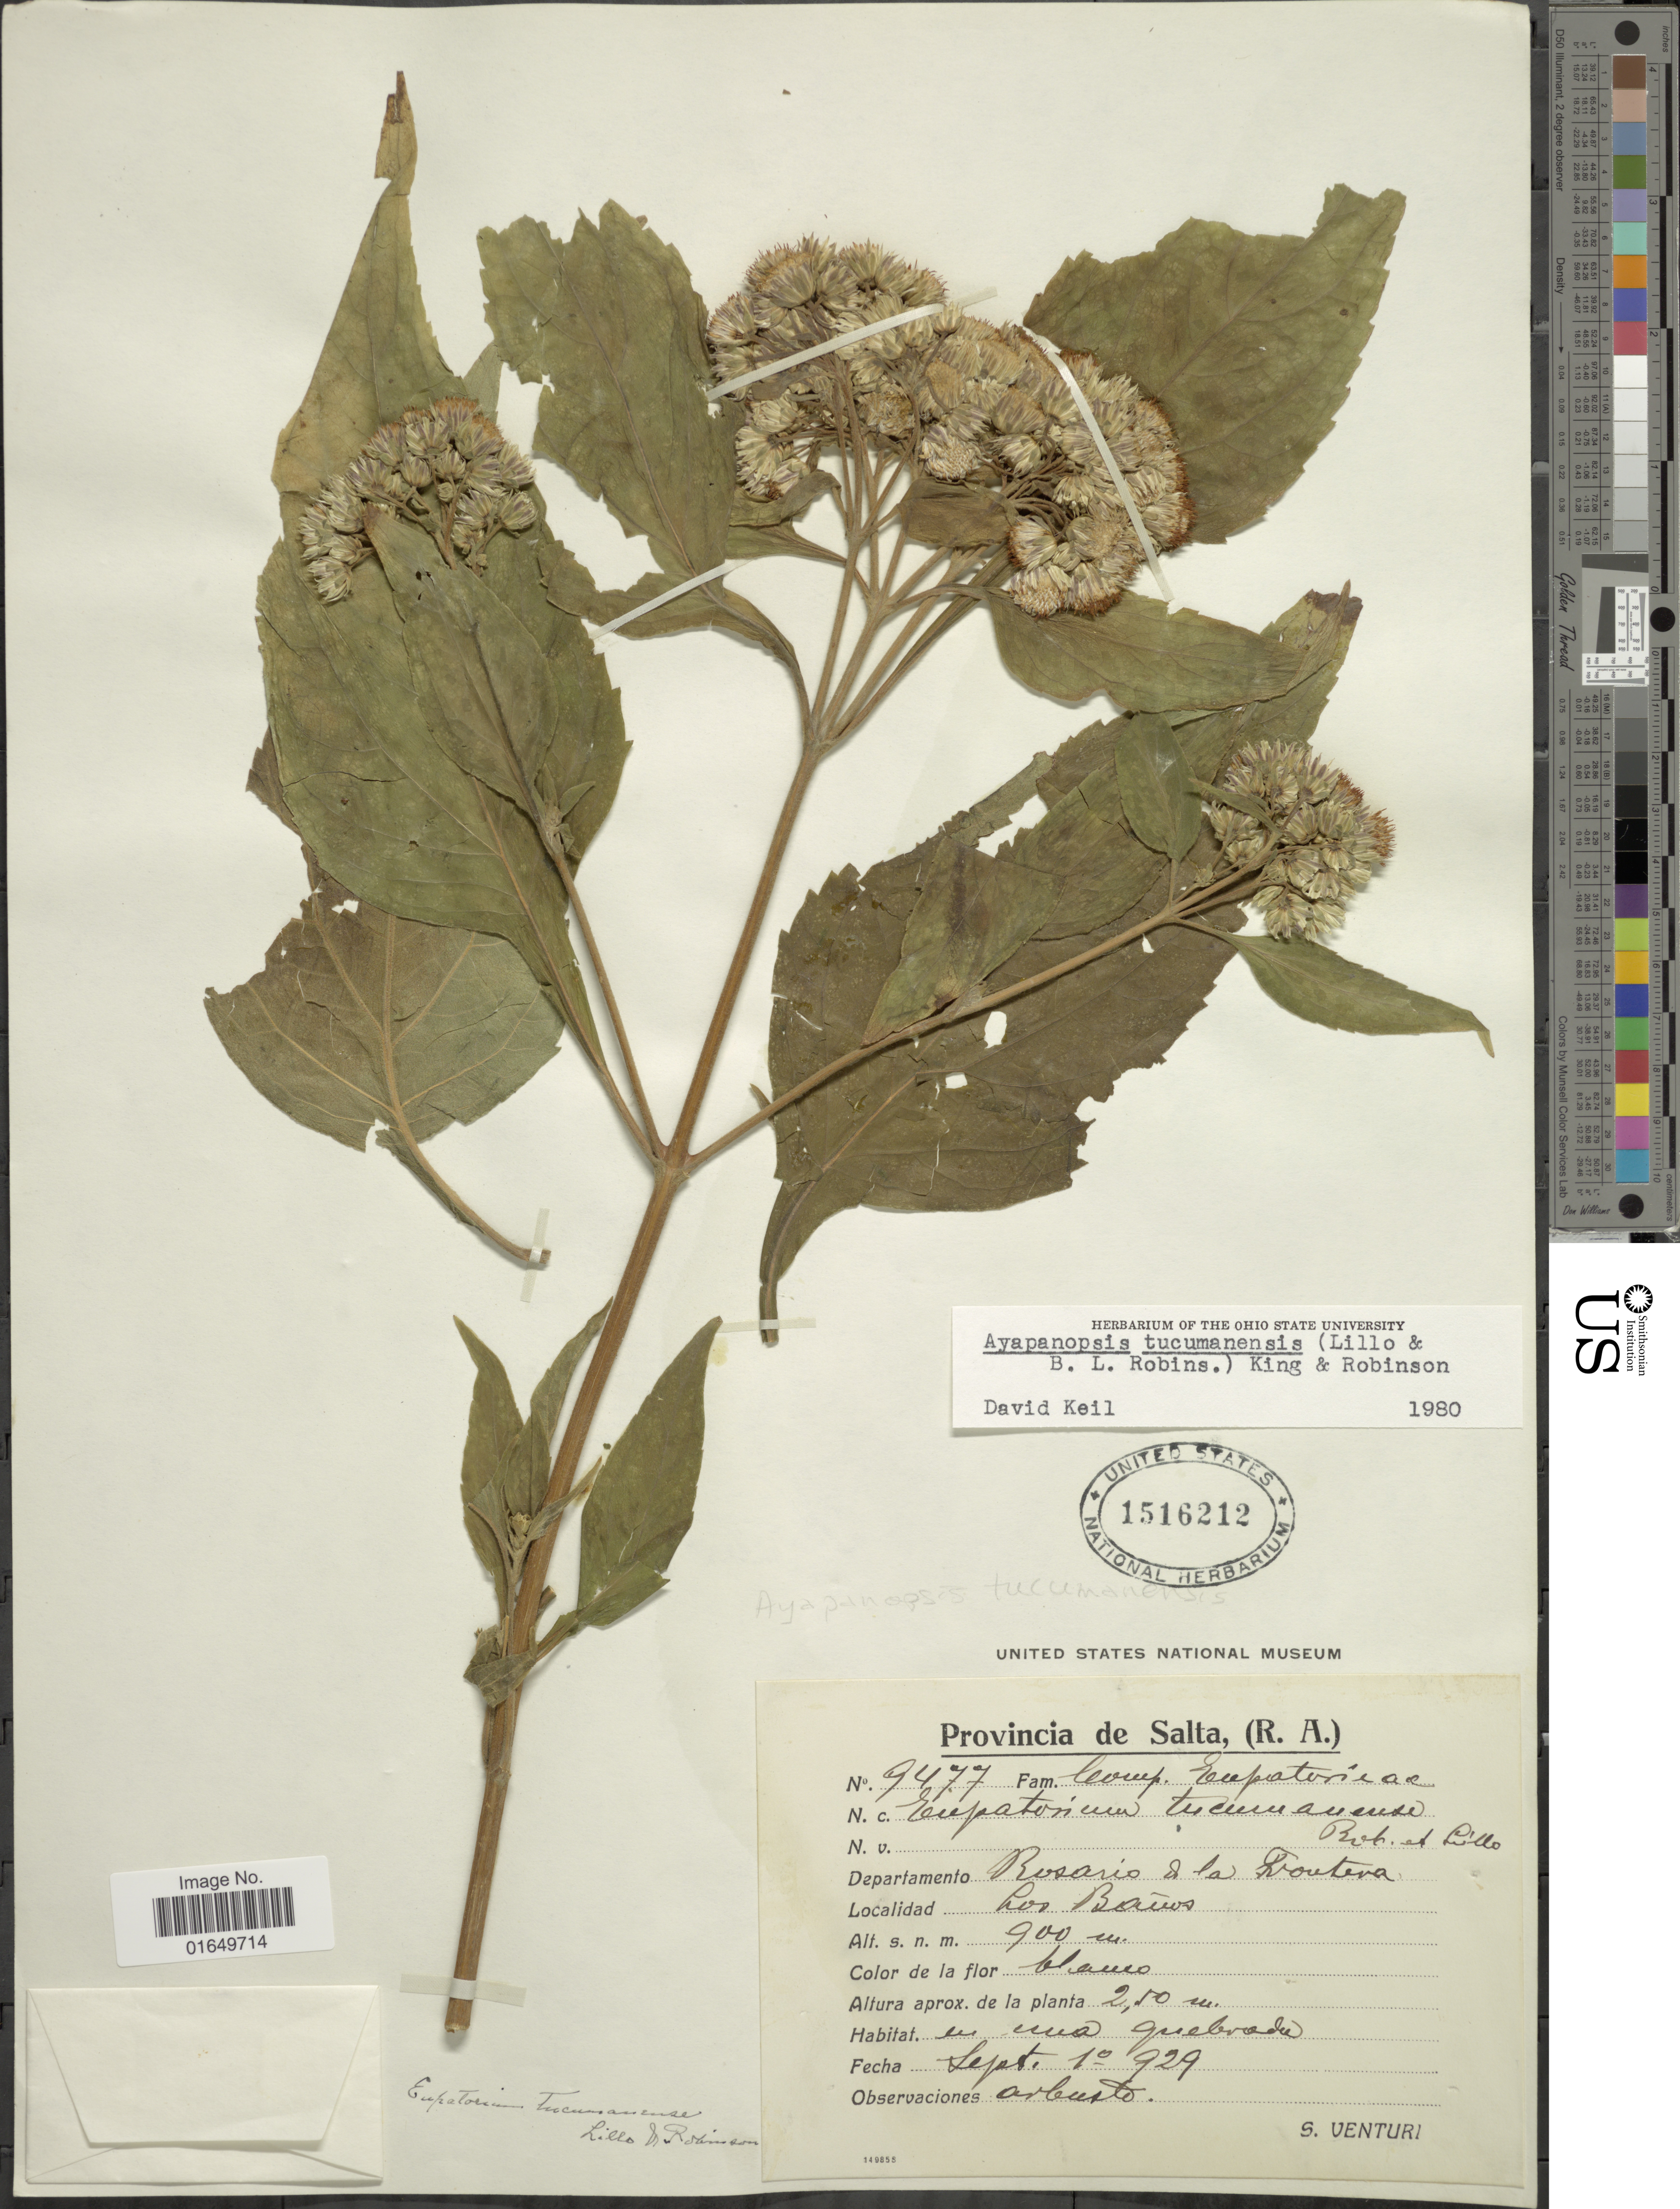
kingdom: Plantae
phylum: Tracheophyta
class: Magnoliopsida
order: Asterales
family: Asteraceae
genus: Ayapanopsis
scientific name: Ayapanopsis tucumanensis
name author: (Lillo & B.L. Rob.) R.M. King & H. Rob.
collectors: S. Venturi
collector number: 9477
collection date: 1929-09-01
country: Argentina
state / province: Salta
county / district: Rosario de la Fontera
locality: Los Baños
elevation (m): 900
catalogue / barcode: US 1516212